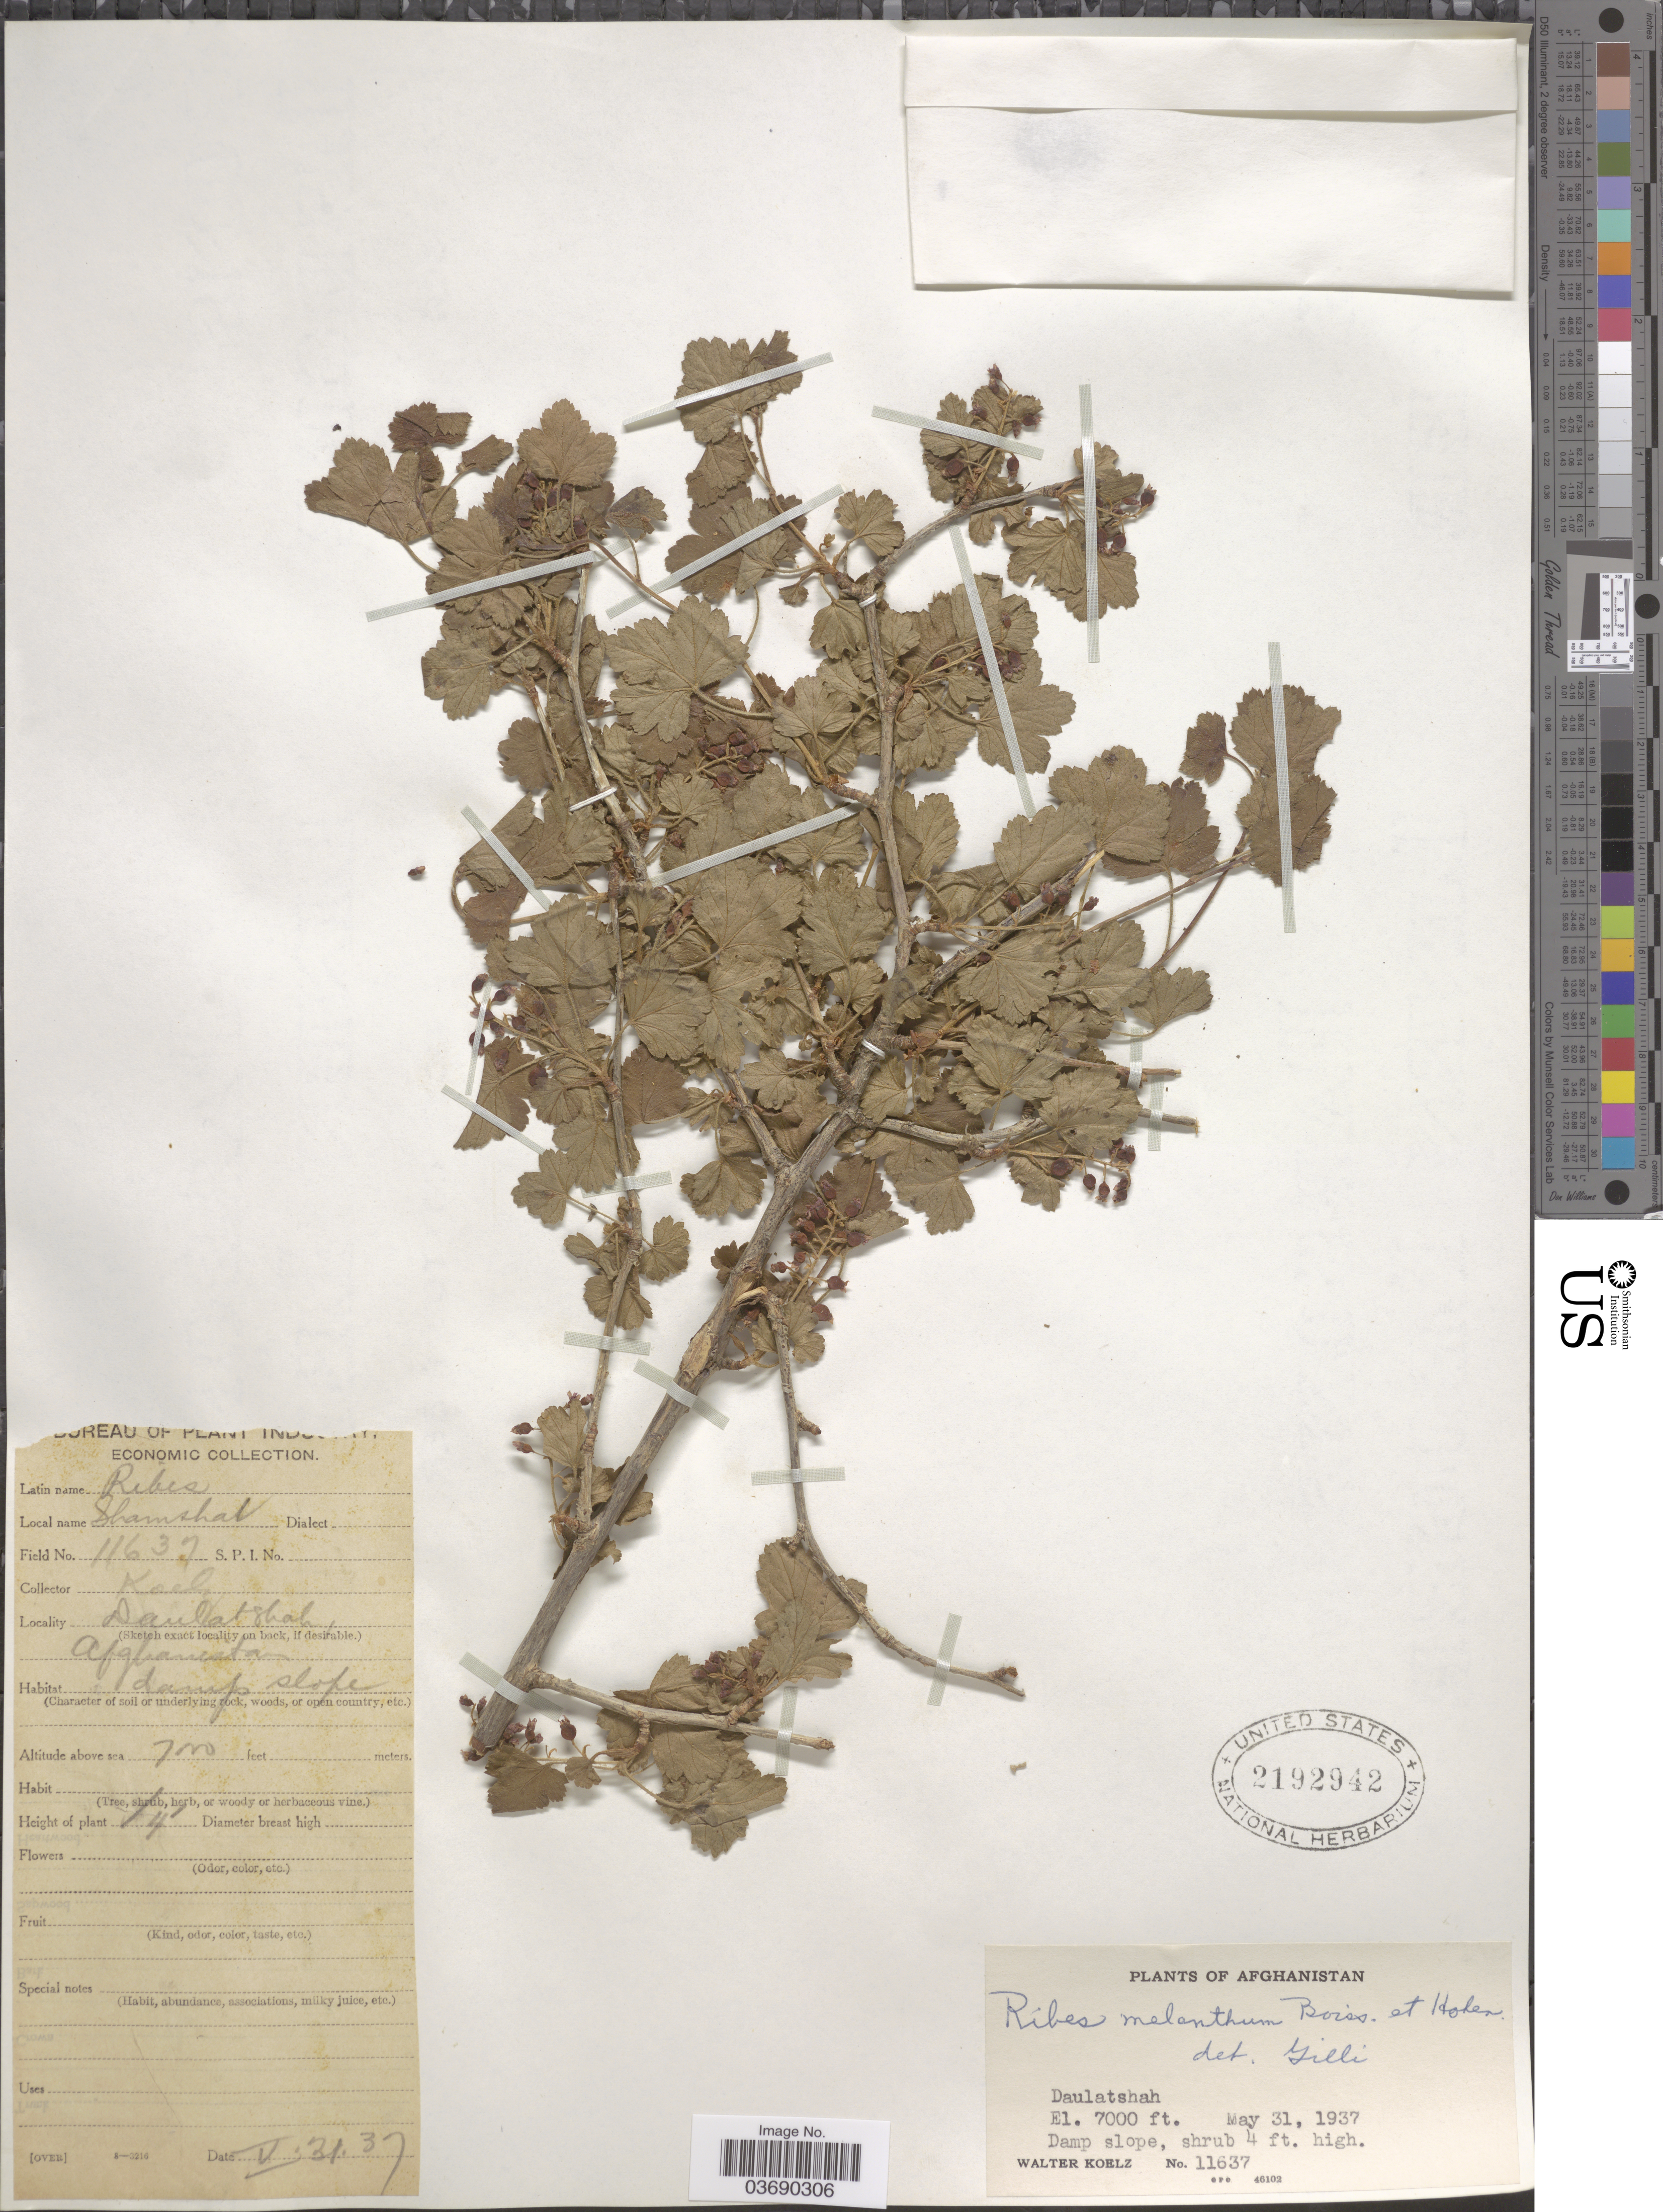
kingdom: Plantae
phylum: Tracheophyta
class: Magnoliopsida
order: Saxifragales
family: Grossulariaceae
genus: Ribes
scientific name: Ribes melanthum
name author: Boiss. & Hohen.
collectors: W. N. Koelz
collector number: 11637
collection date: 1937-05-31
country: Afghanistan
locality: Daulatshah.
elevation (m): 2134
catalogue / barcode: US 2192942